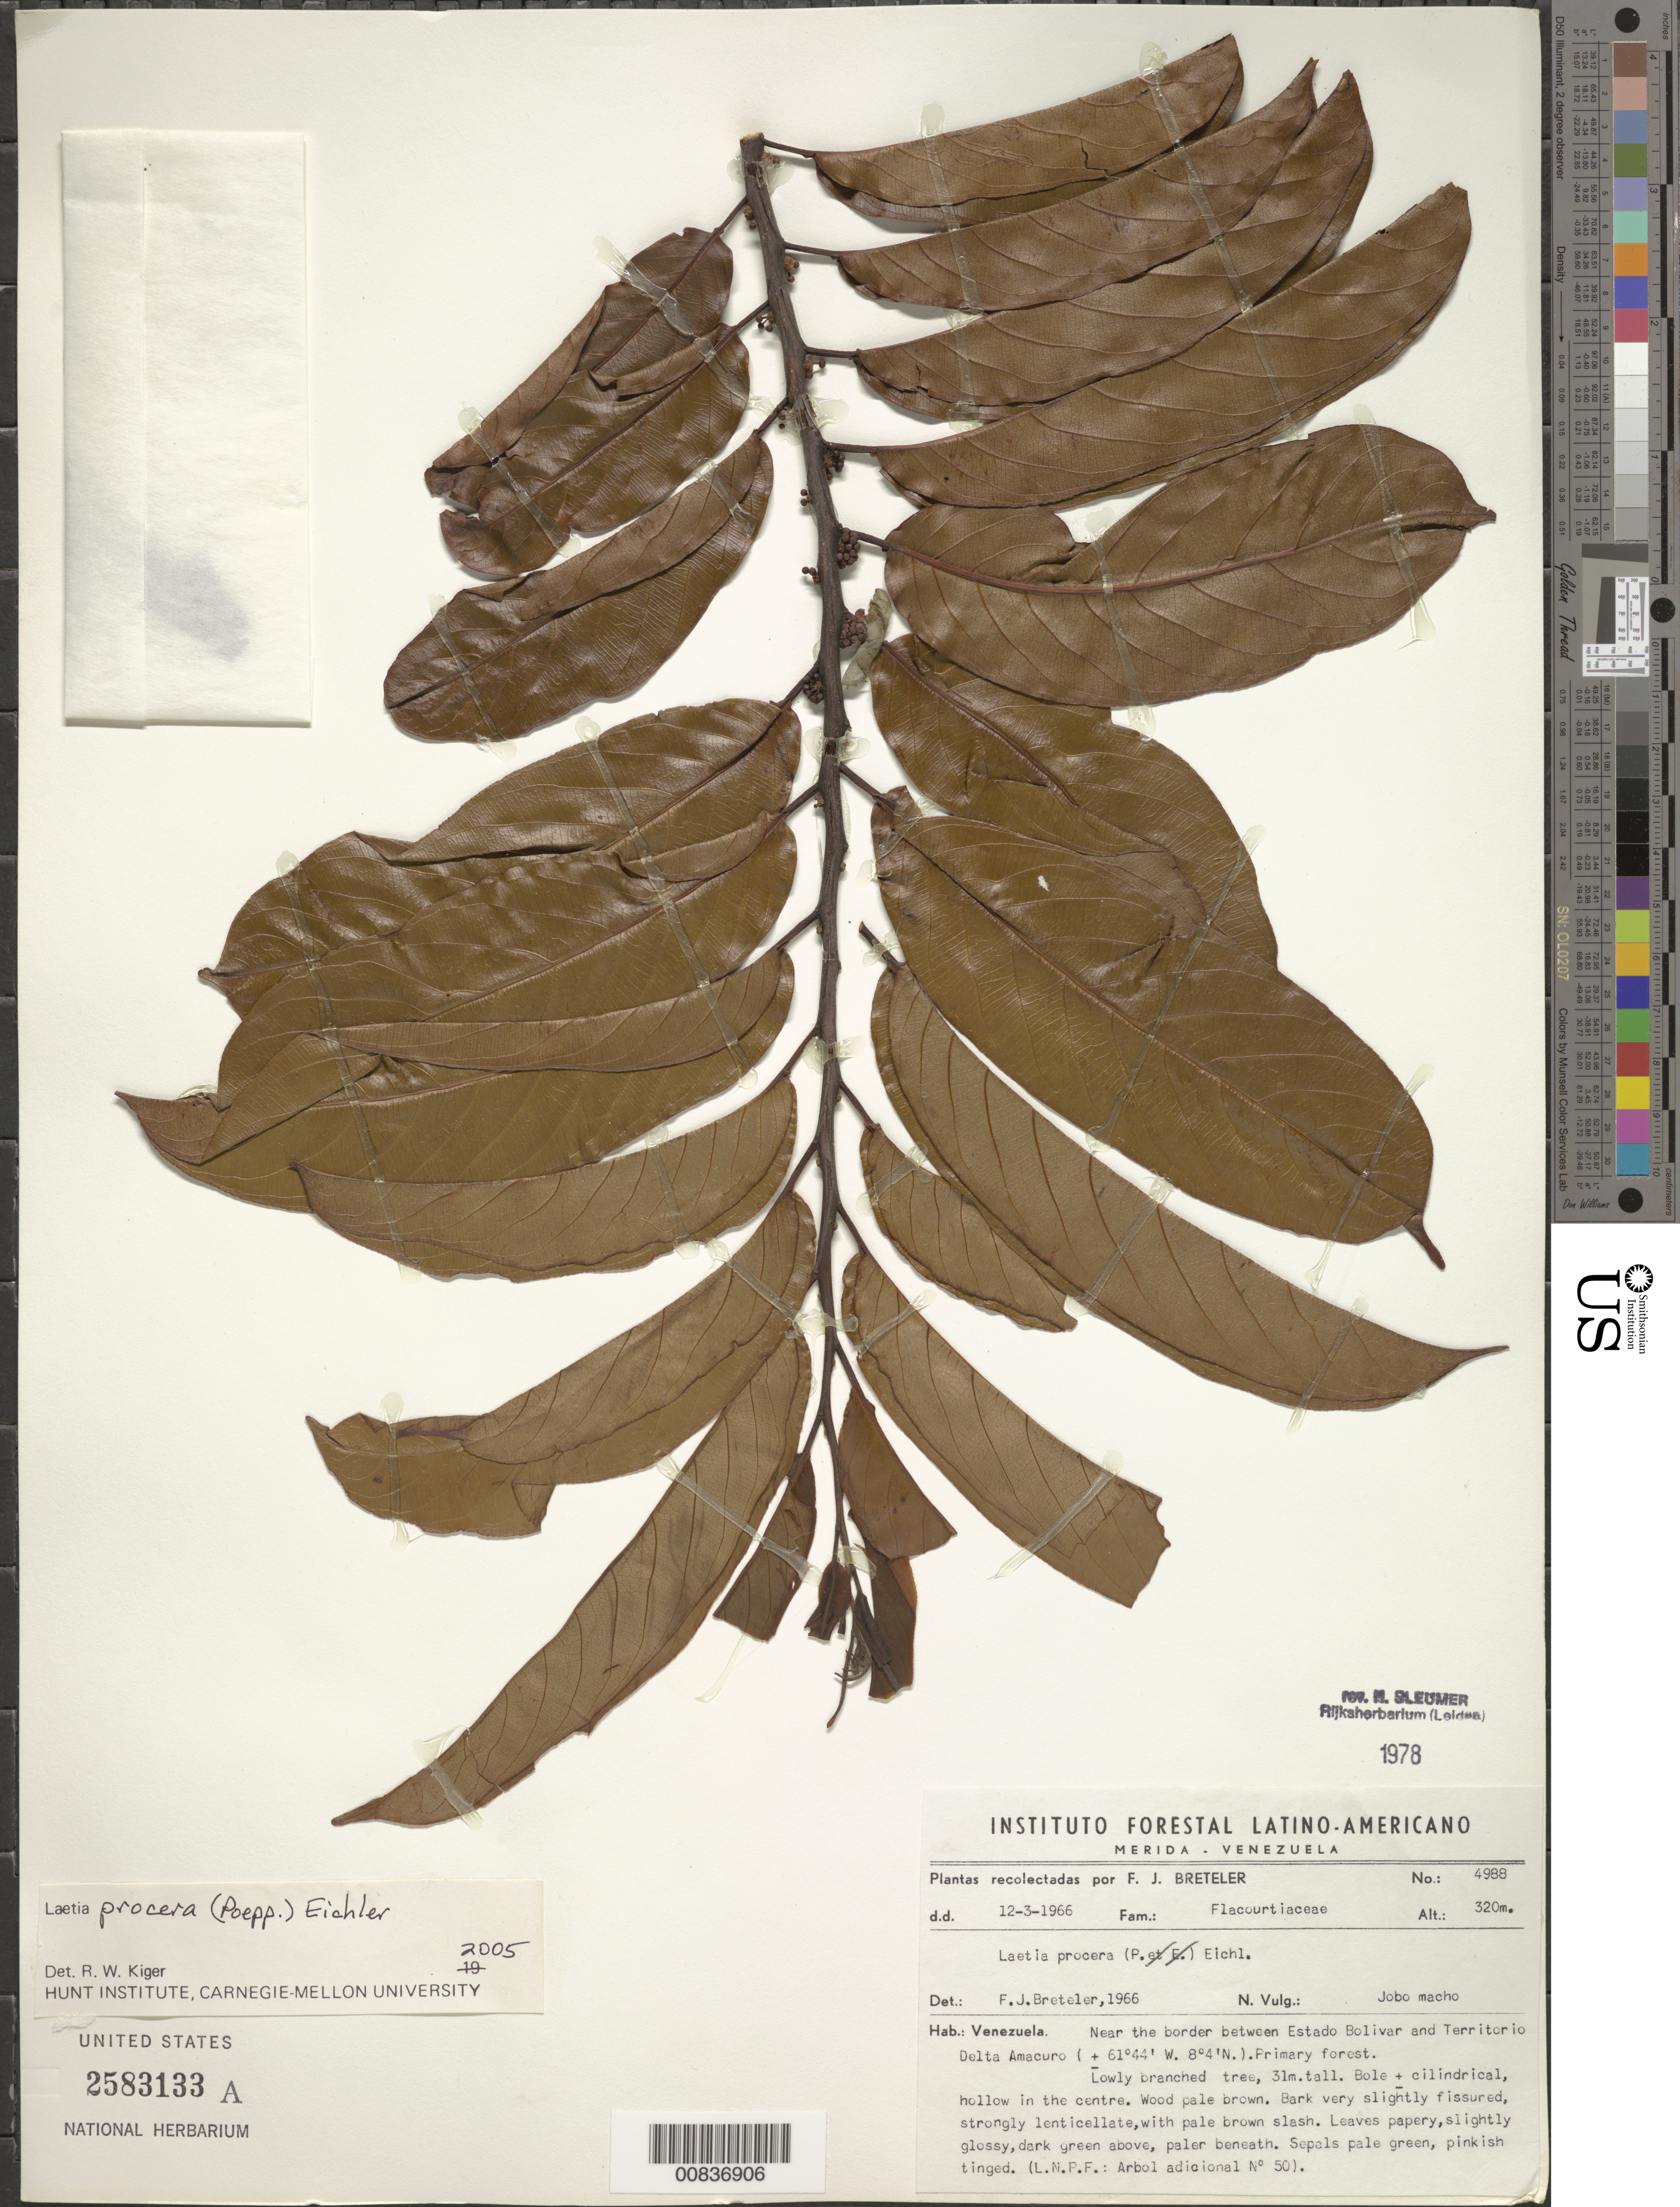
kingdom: Plantae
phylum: Tracheophyta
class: Magnoliopsida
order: Malpighiales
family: Salicaceae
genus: Laetia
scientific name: Laetia procera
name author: (Poepp.) Eichler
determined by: Kiger, R. W.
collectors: F. J. Breteler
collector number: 4988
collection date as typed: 12-Mar-66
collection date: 1966-03-12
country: Venezuela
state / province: Delta Amacuro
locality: Río Grande o Toro, near border between Estado Bolívar and Territorío Delta Amacuro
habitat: Primary forest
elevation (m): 320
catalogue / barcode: US 2583133A